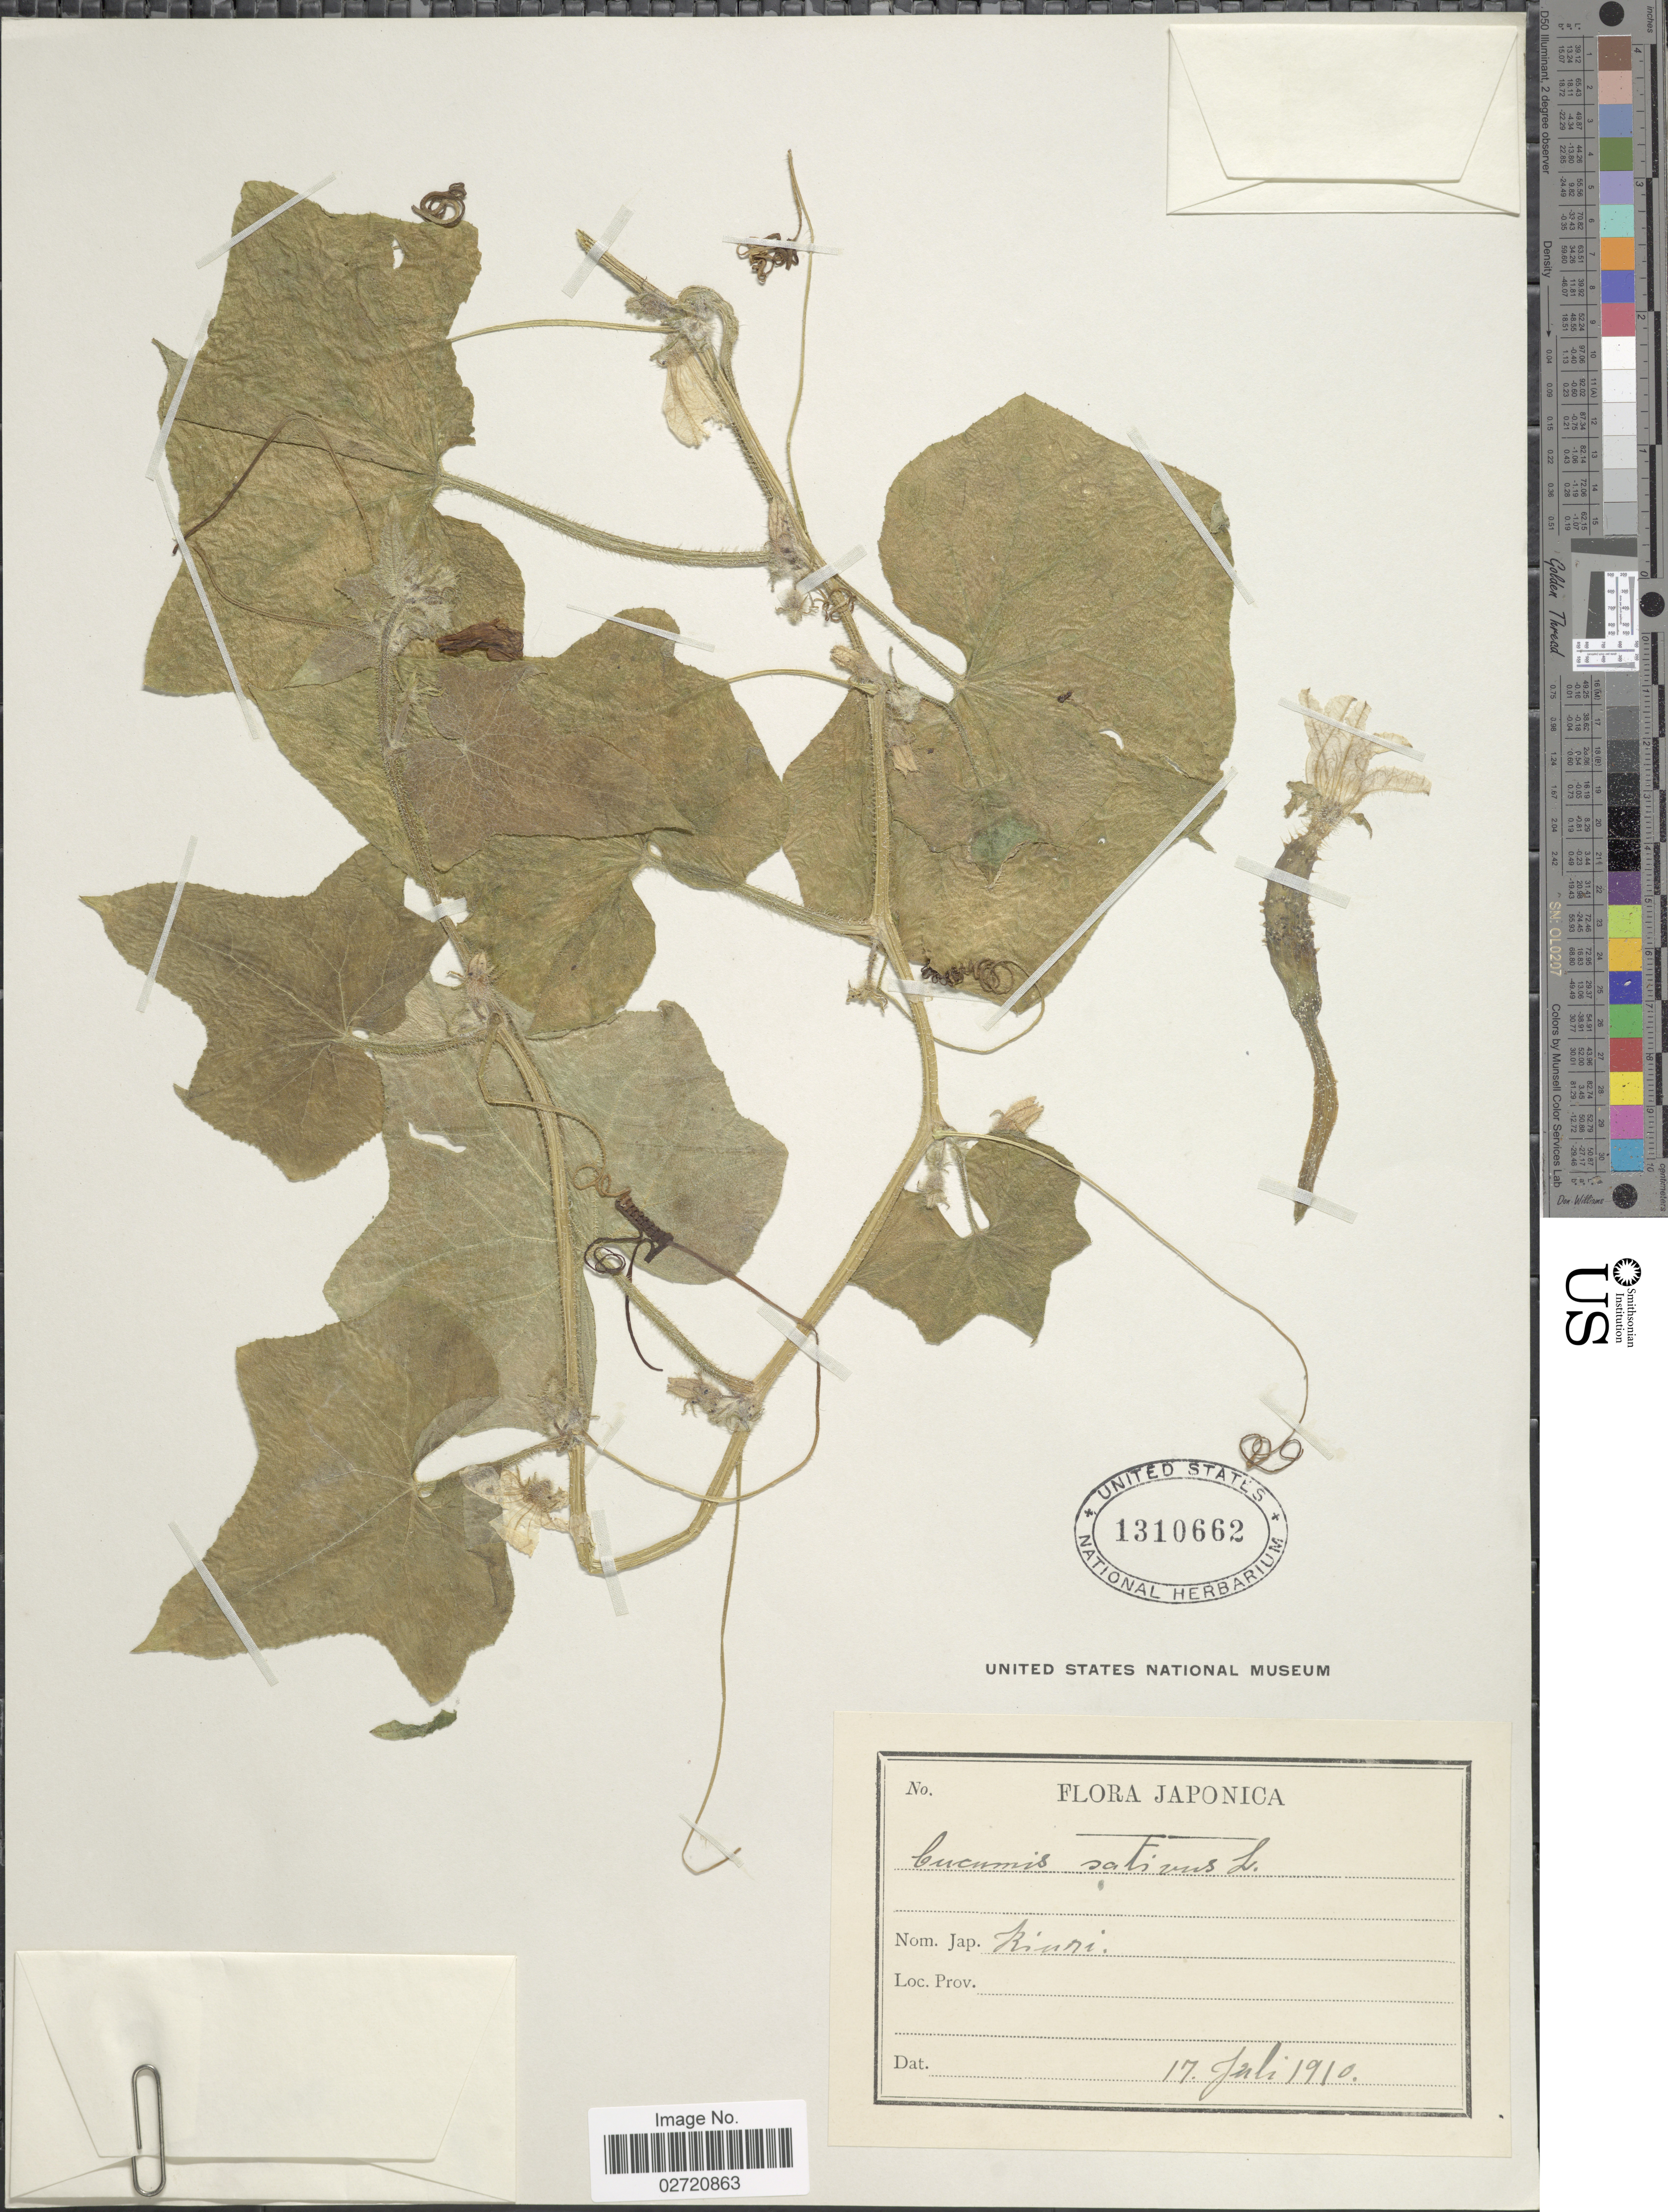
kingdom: Plantae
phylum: Tracheophyta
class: Magnoliopsida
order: Cucurbitales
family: Cucurbitaceae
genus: Cucumis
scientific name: Cucumis sativus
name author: L.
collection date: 1910-07-17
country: Japan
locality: Japonica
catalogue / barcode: US 1310662